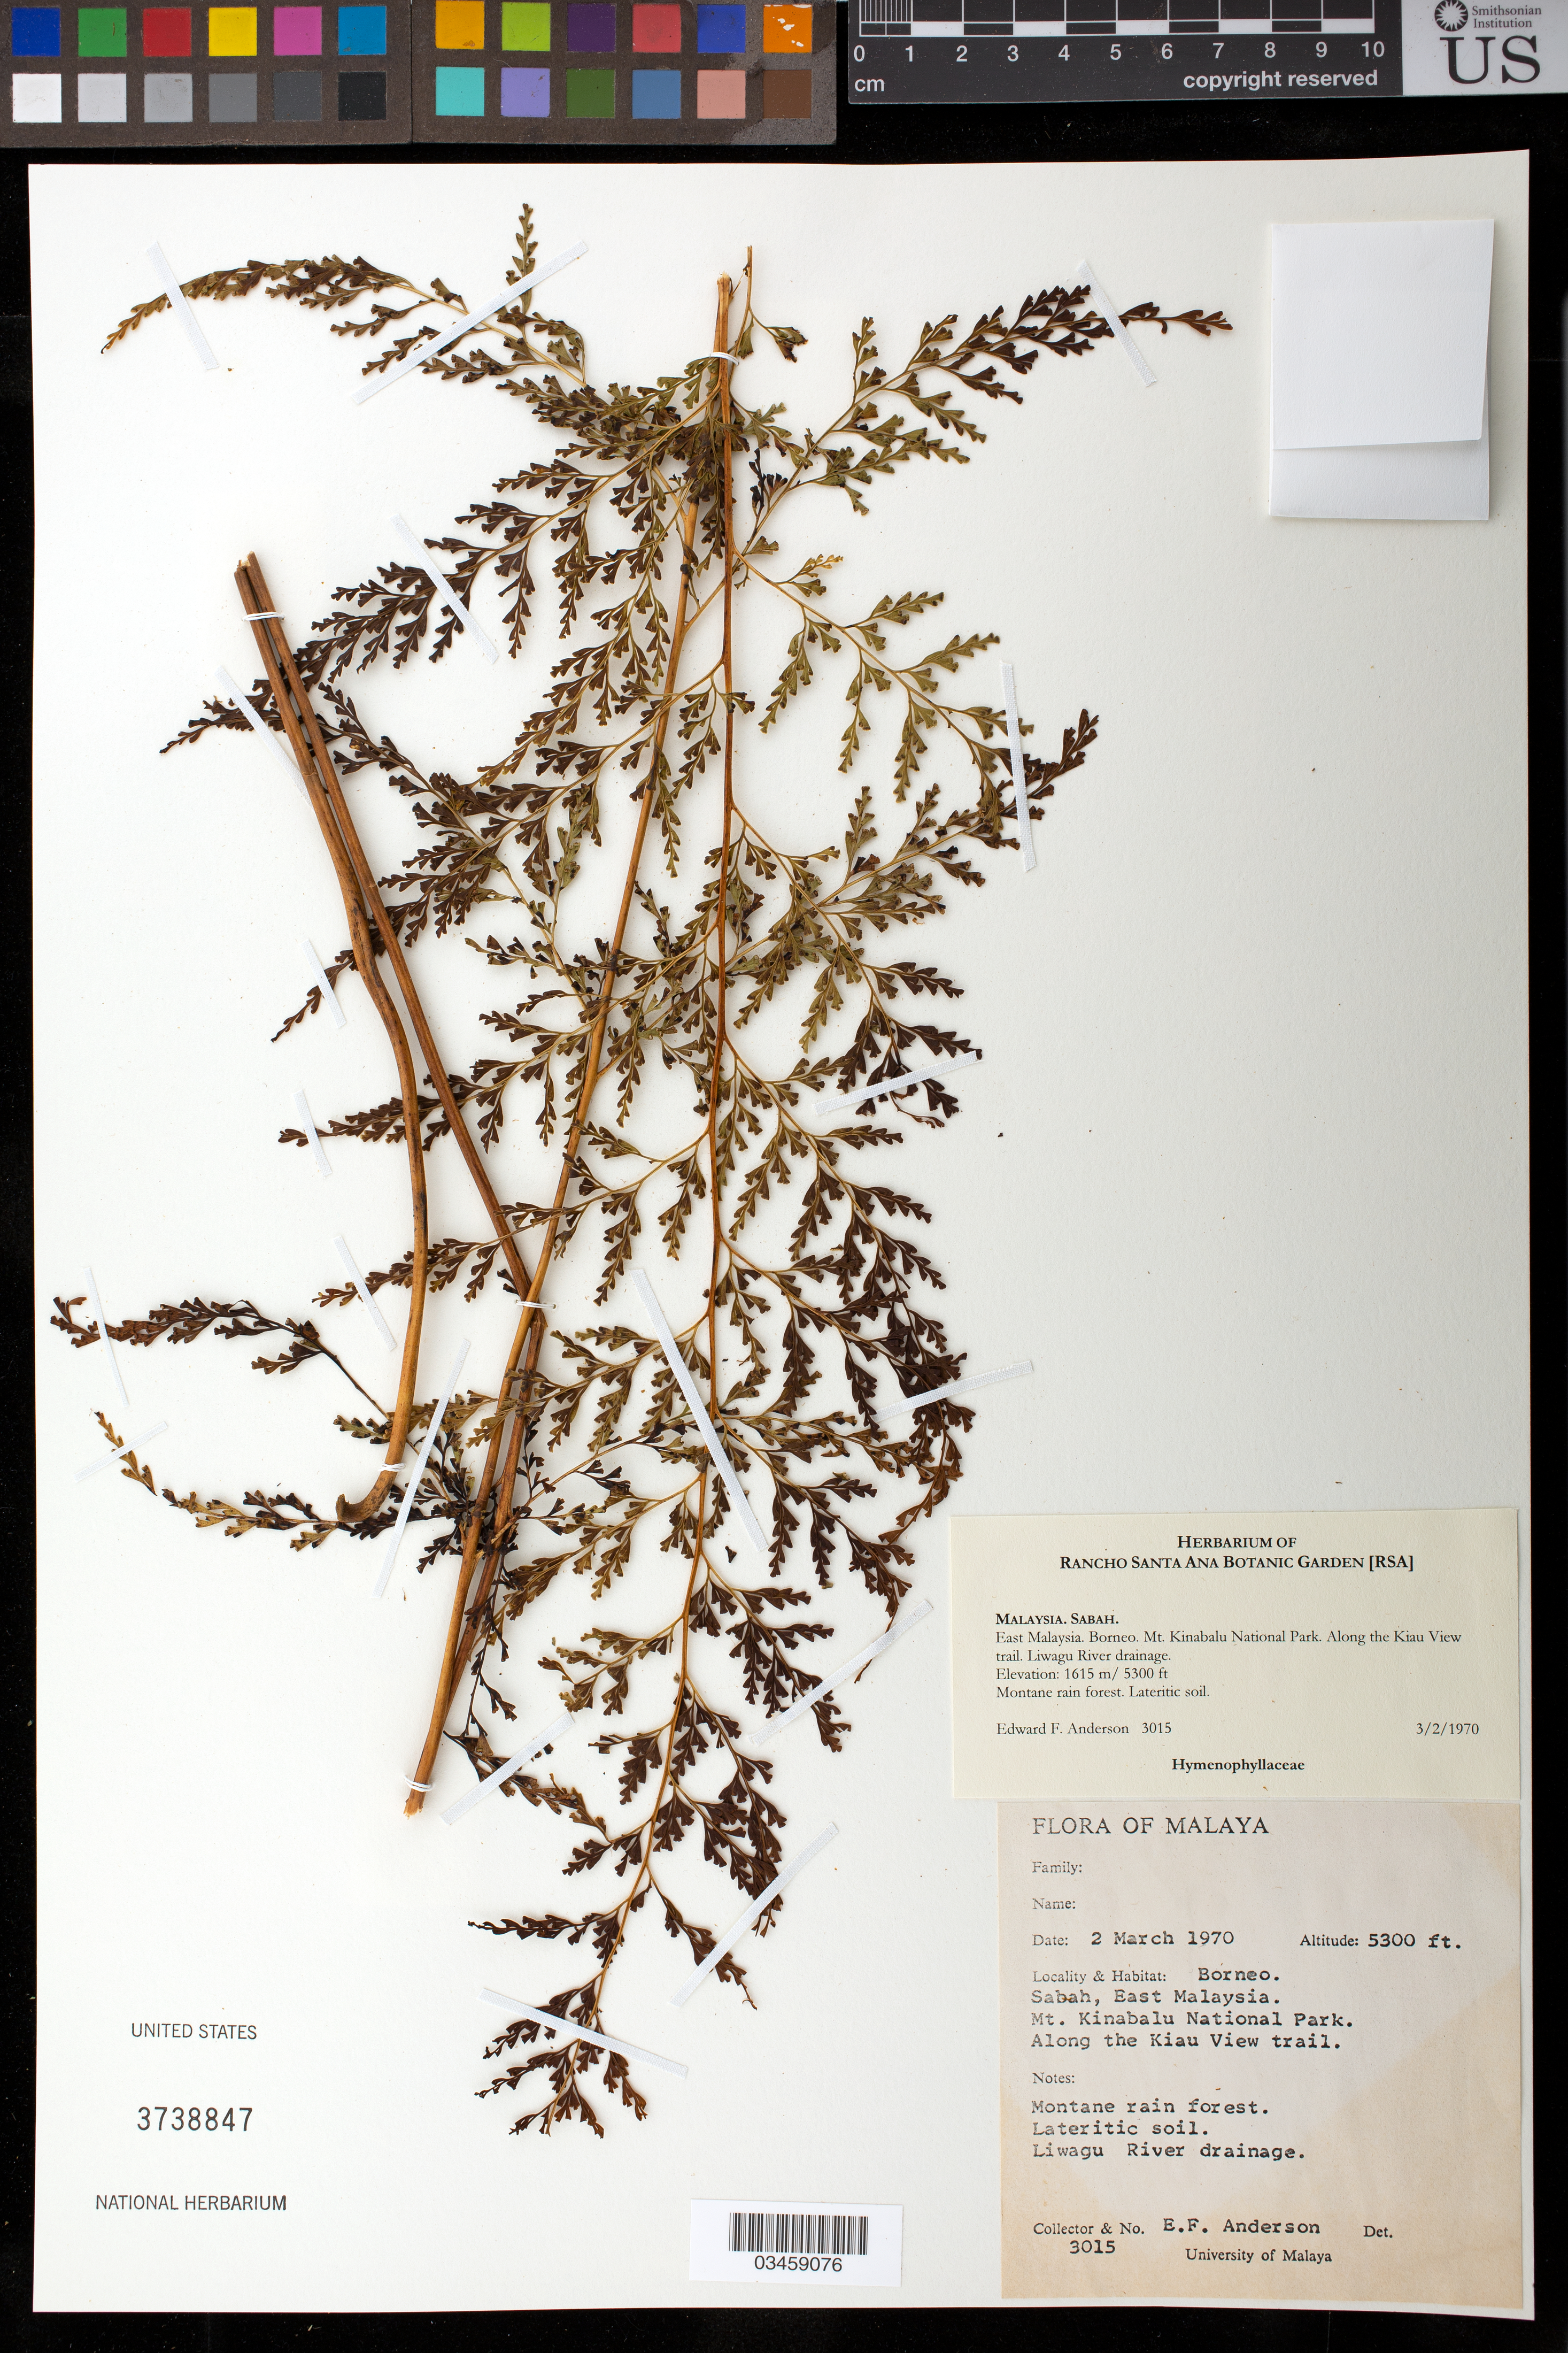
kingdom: Plantae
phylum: Tracheophyta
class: Polypodiopsida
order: Polypodiales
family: Lindsaeaceae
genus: Sphenomeris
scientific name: Sphenomeris chinensis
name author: (L.) Maxon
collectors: E. F. Anderson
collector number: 3015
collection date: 1970-03-02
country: Malaysia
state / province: Sabah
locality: Malaya. Borneo. East Malaysia. Mt. Kinabalu National Park. Along the Kiau View Trail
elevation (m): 1615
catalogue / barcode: US 3738847